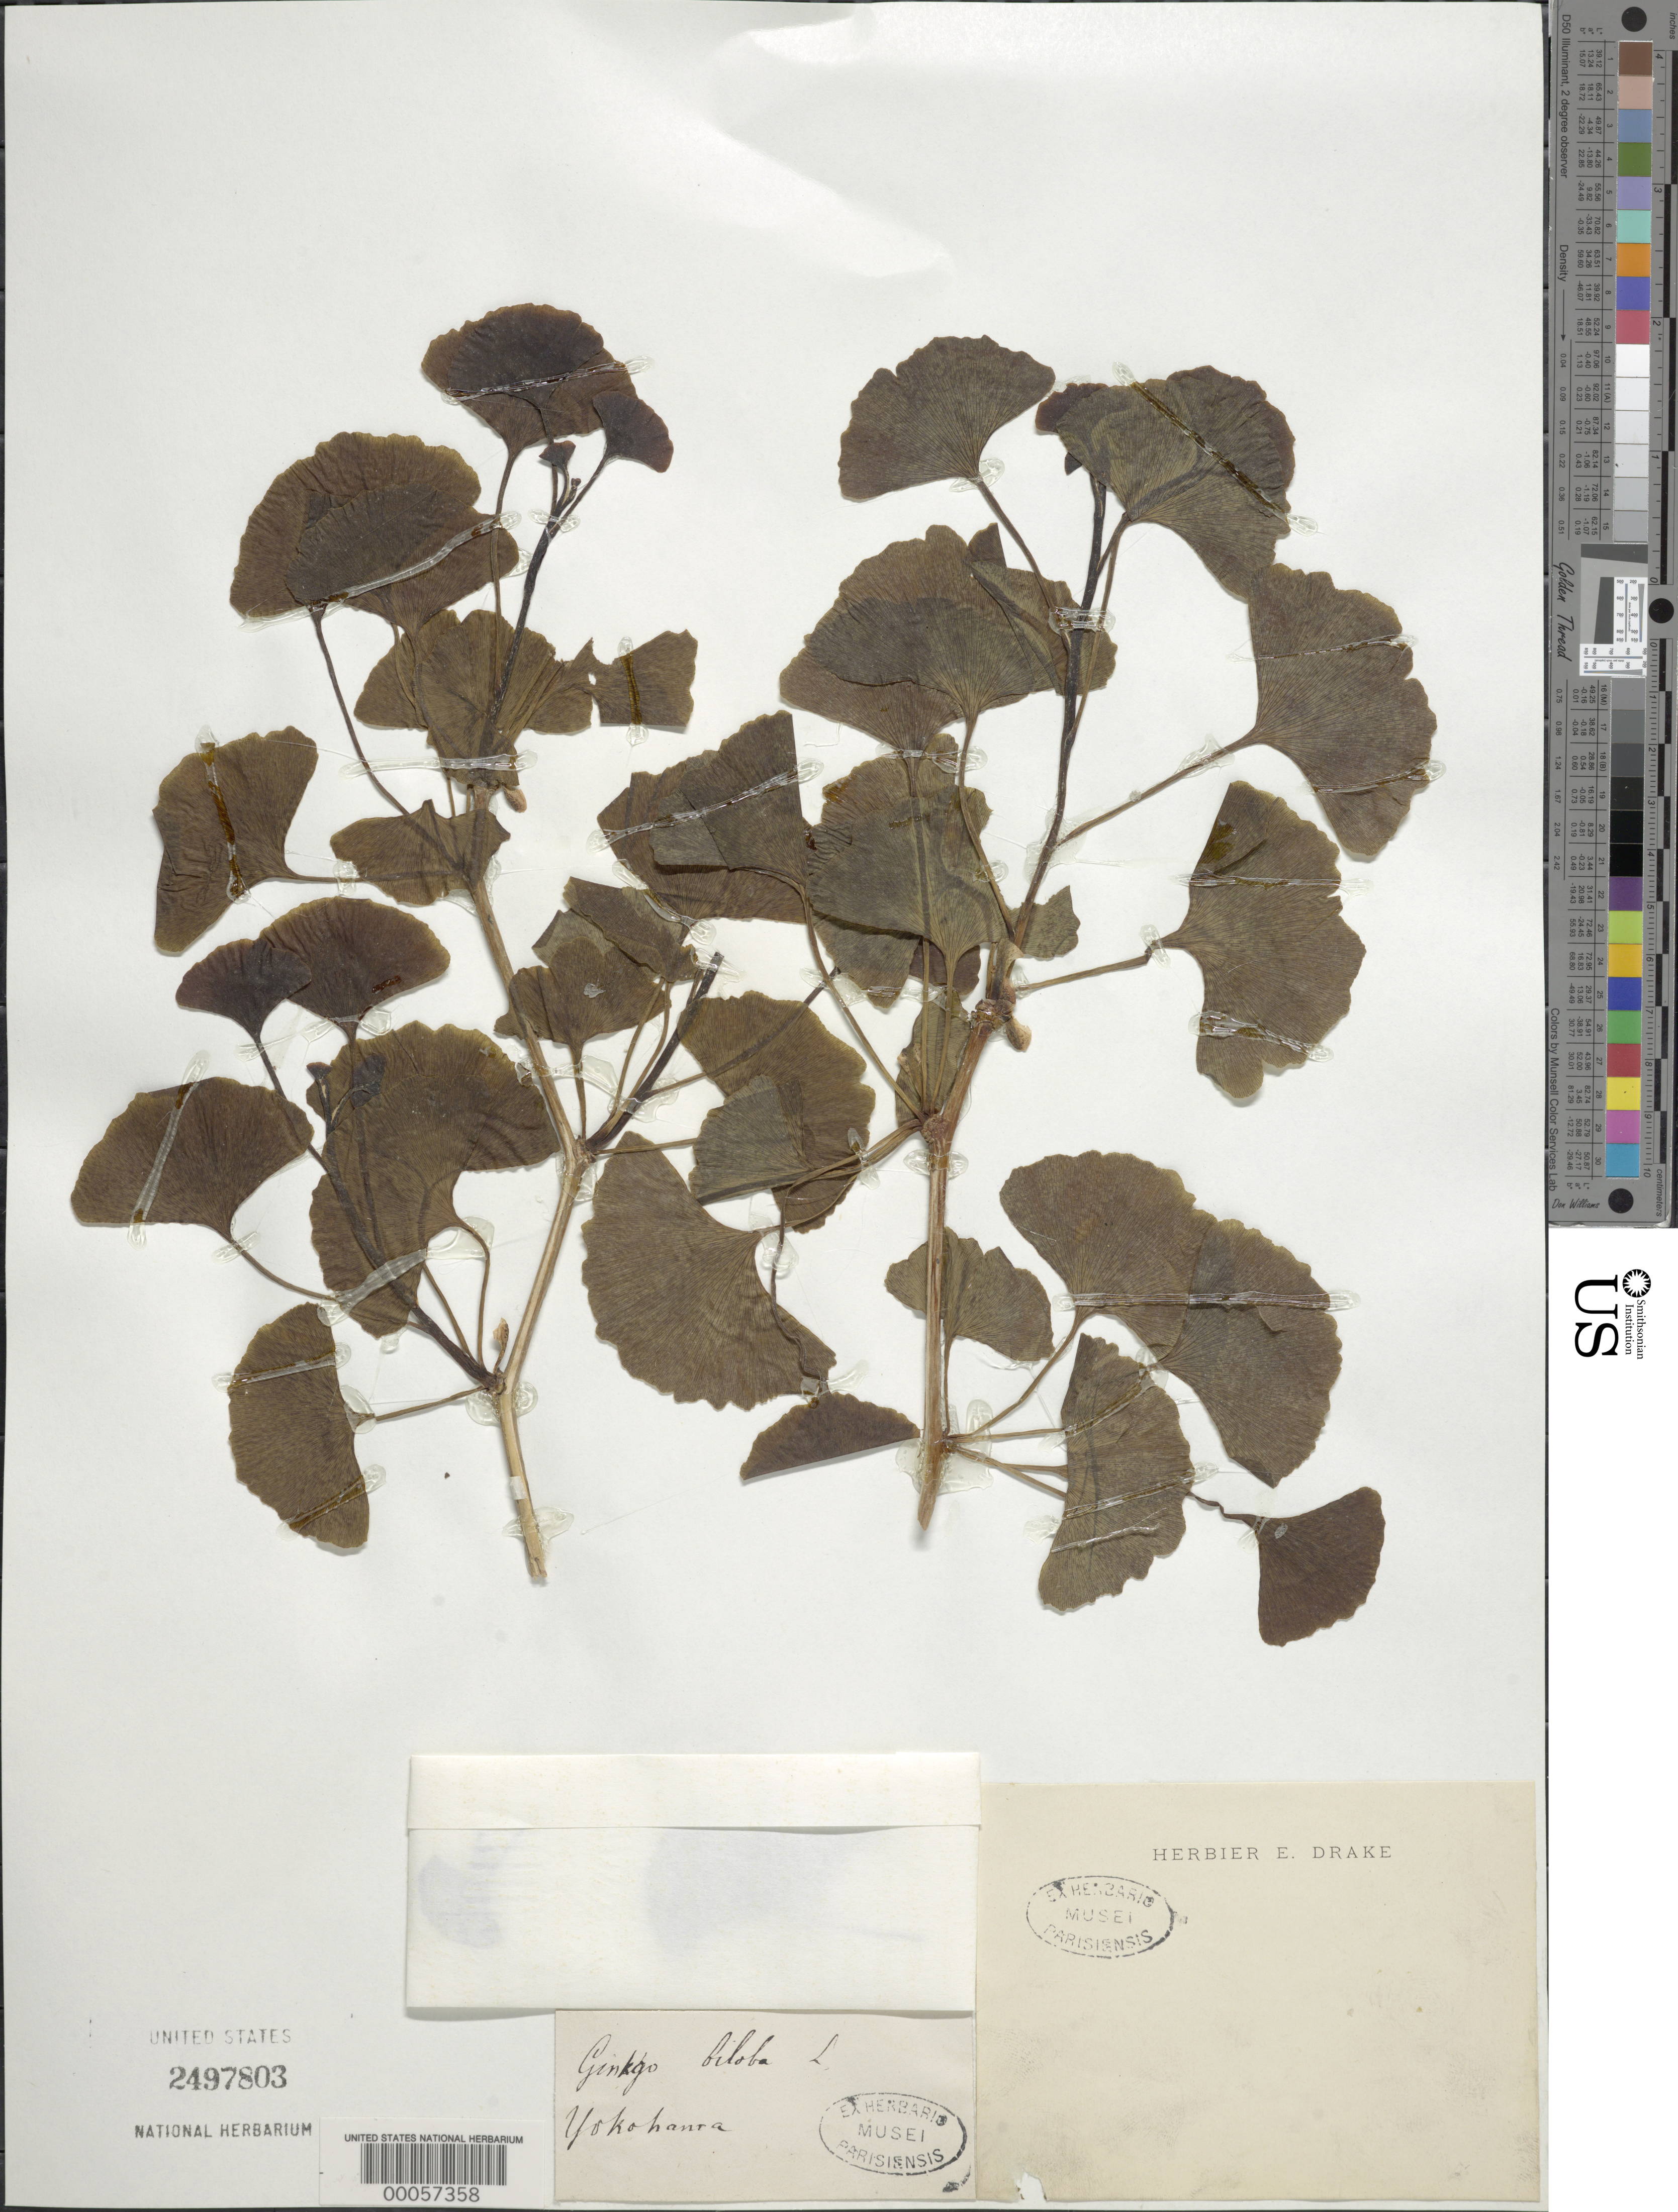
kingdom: Plantae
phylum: Tracheophyta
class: Ginkgoopsida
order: Ginkgoales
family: Ginkgoaceae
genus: Ginkgo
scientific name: Ginkgo biloba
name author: L.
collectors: ex herb. E. Drake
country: Japan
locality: Yokohama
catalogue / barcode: US 2497803